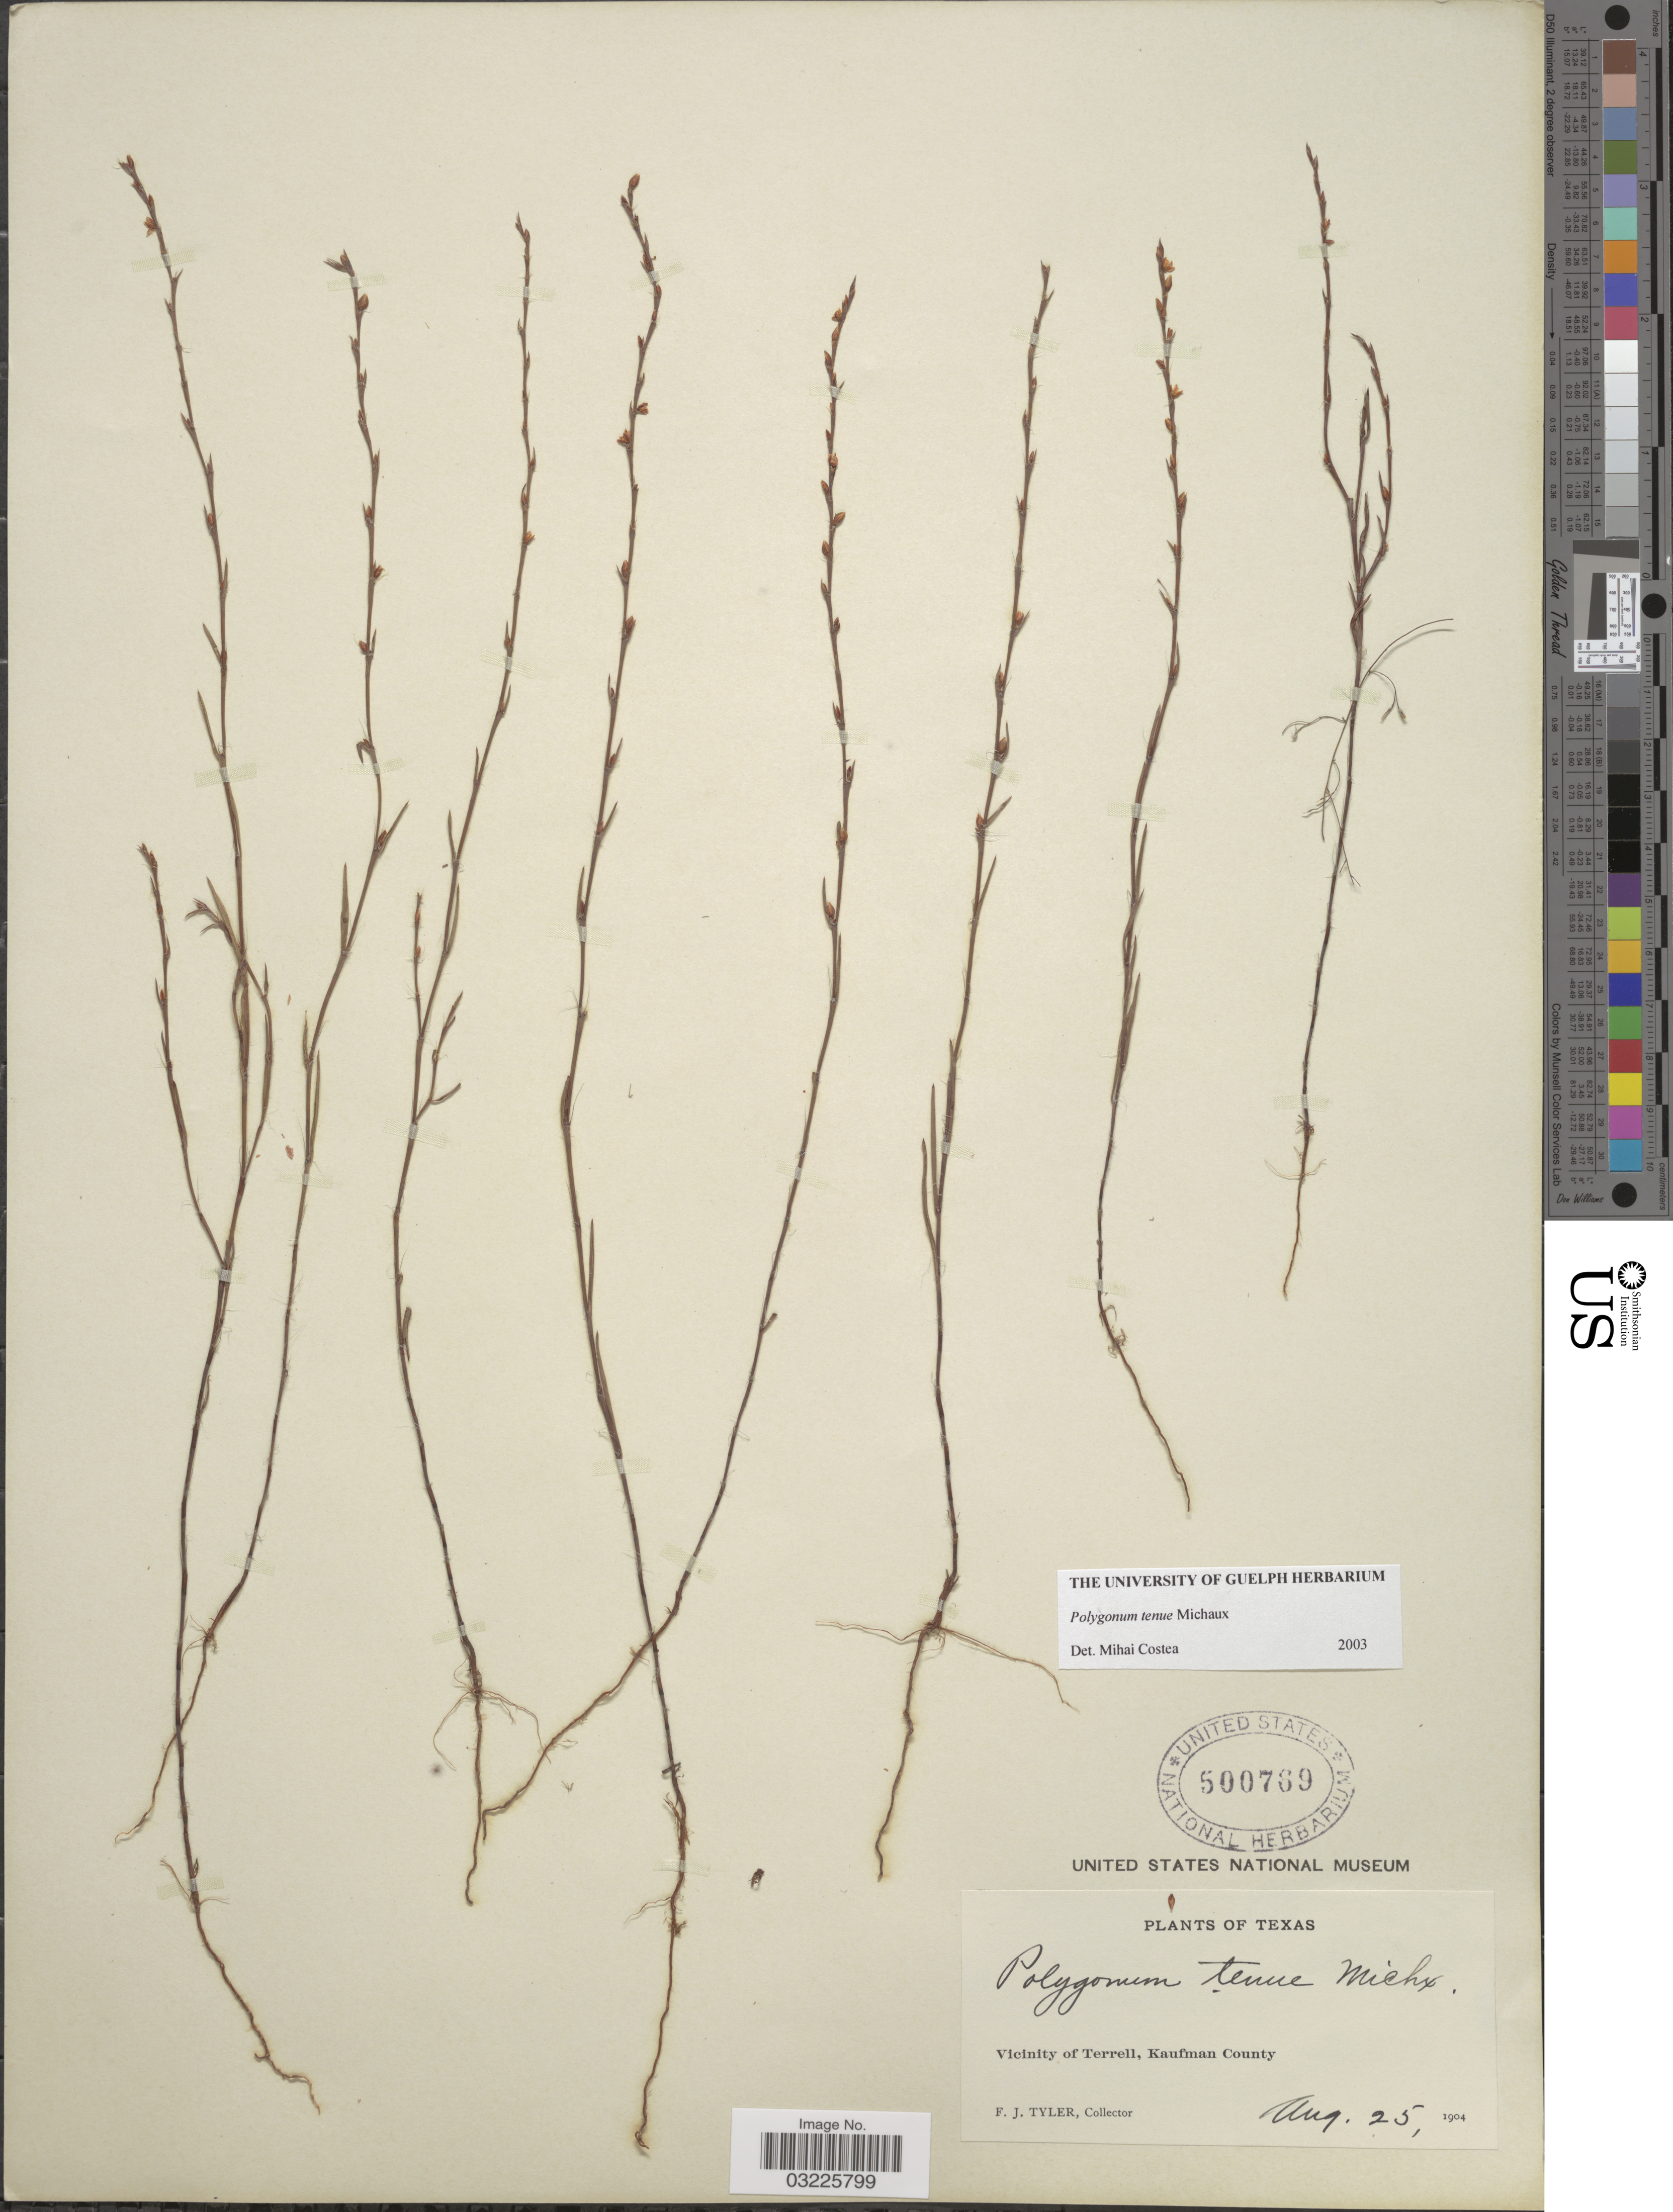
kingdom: Plantae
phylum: Tracheophyta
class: Magnoliopsida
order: Caryophyllales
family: Polygonaceae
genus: Polygonum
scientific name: Polygonum tenue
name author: F. Michx.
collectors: F. Tyler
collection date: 1904-08-25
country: United States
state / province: Texas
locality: Vicinity of Terrell, Kaufman County.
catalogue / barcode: US 500769